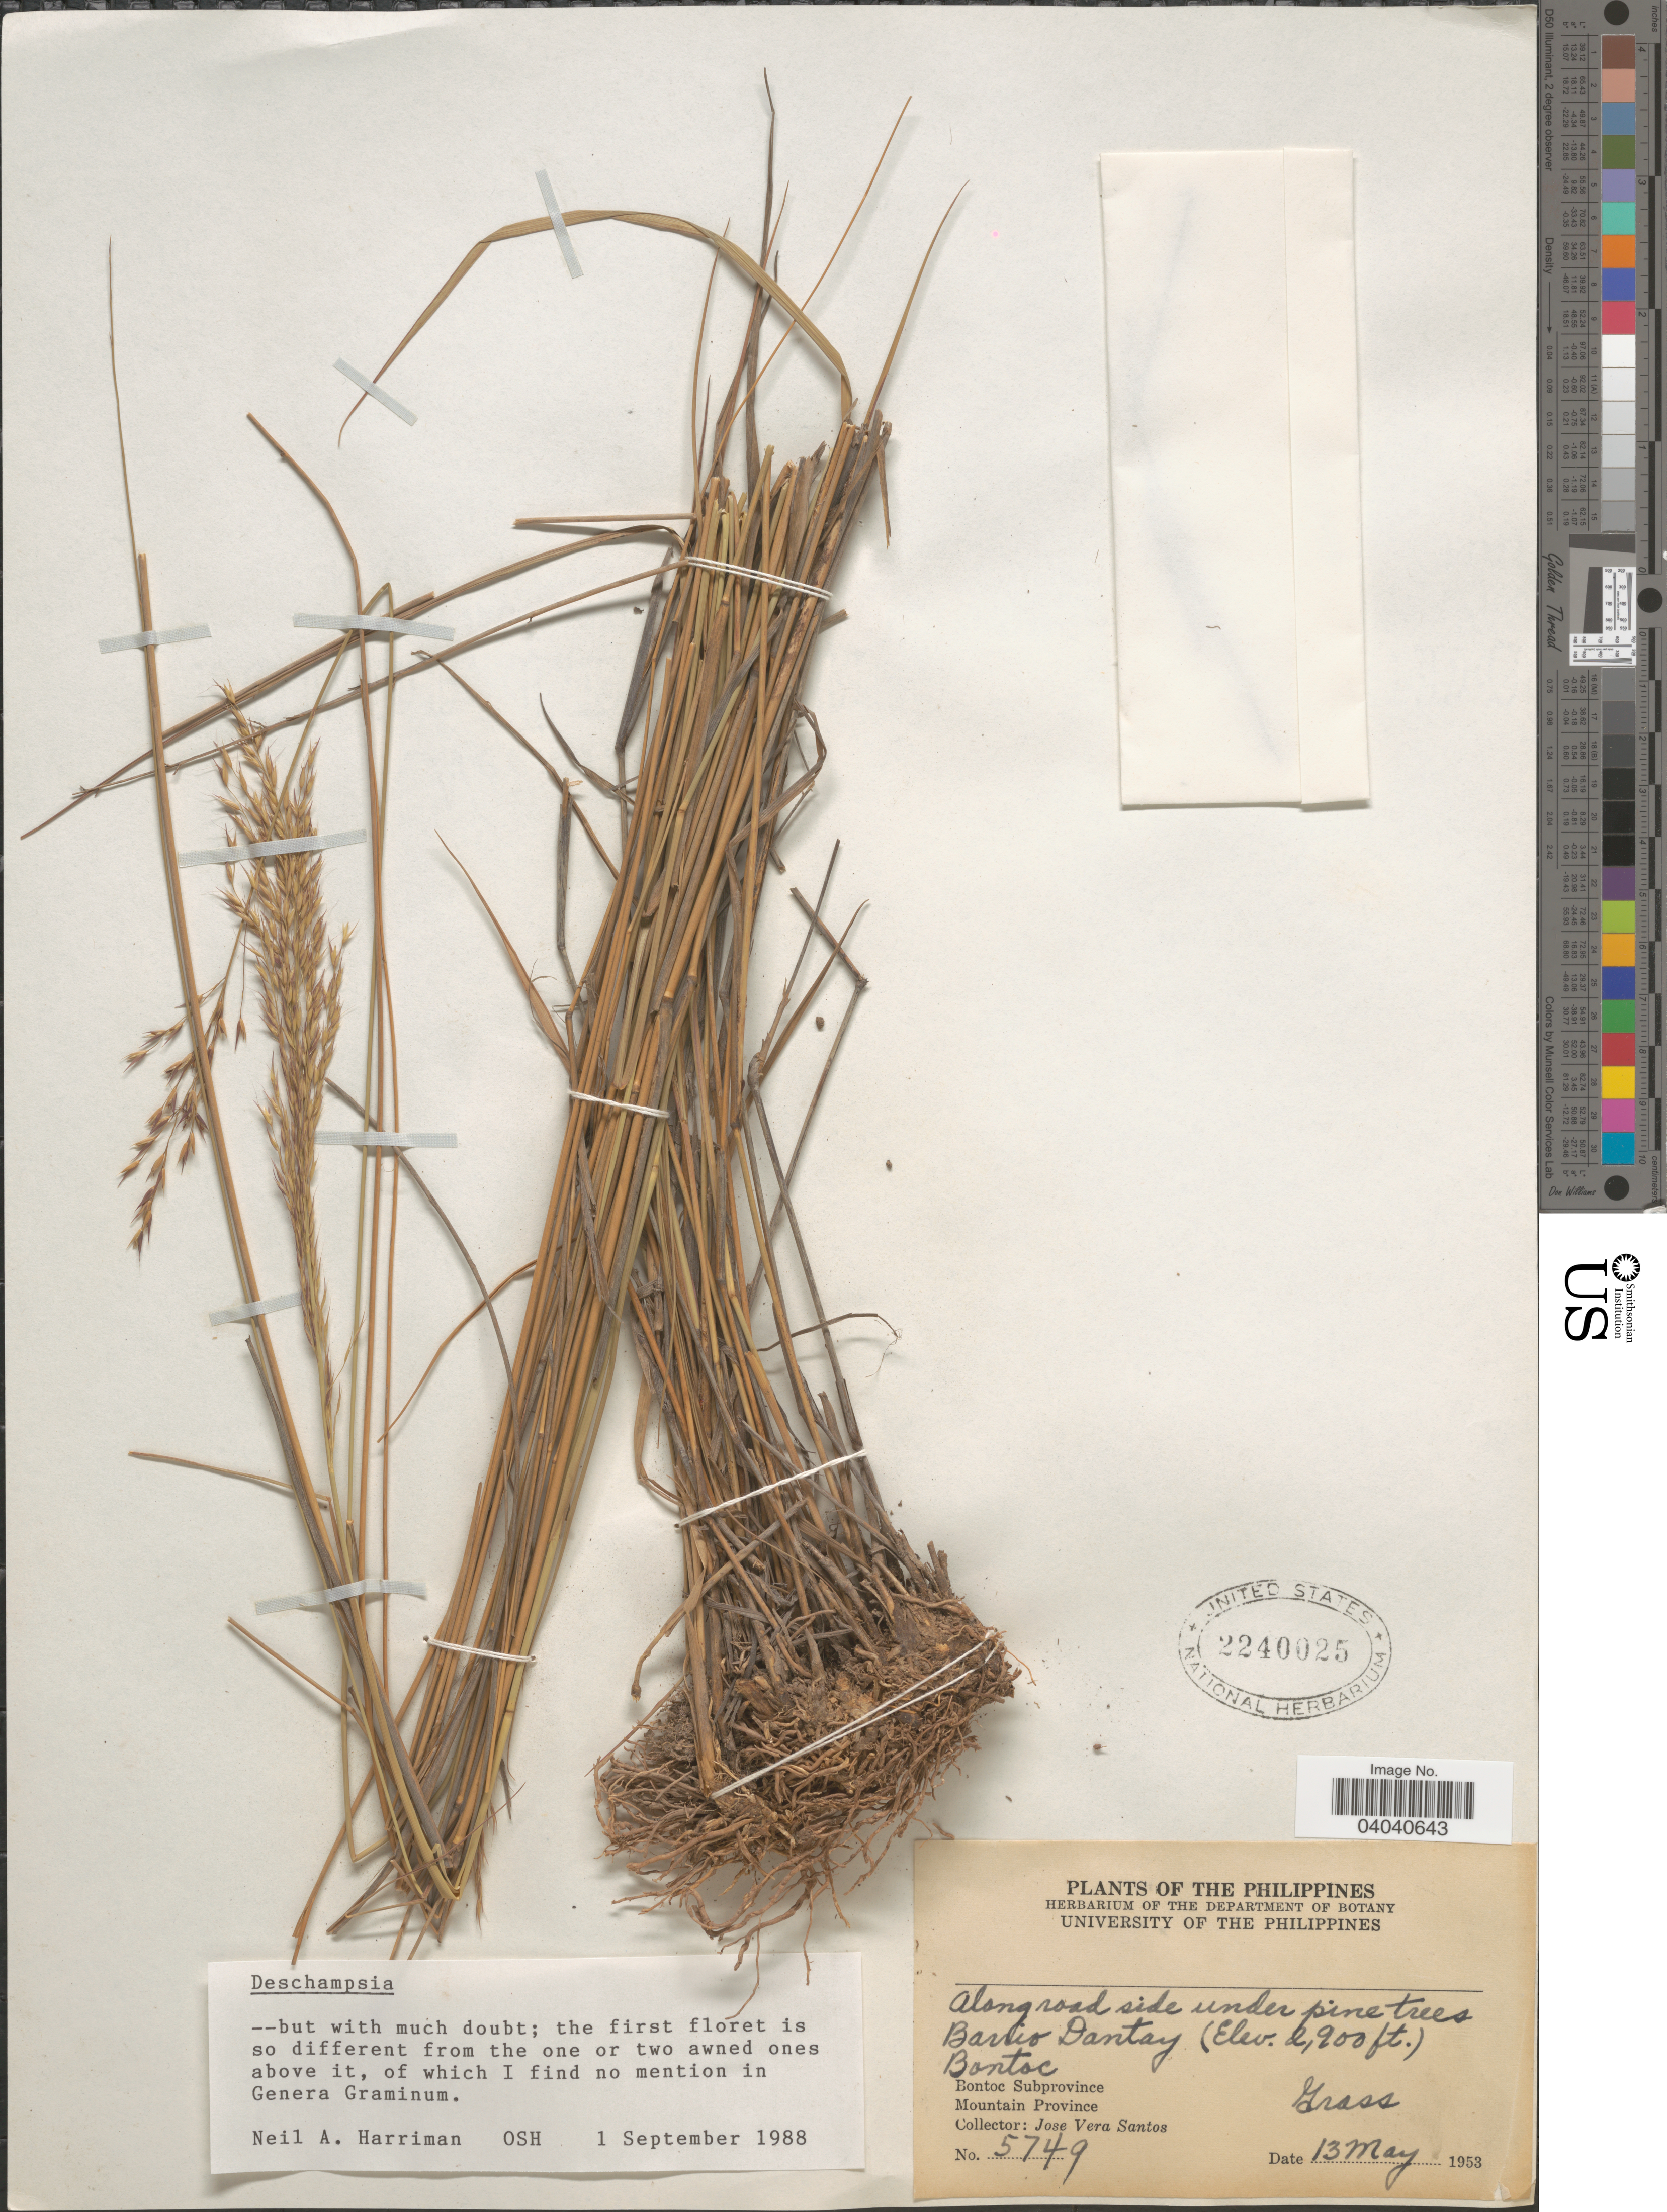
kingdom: Plantae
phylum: Tracheophyta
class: Liliopsida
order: Poales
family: Poaceae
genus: Deschampsia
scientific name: Deschampsia sp.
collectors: J. Vera Santos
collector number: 5749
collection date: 1953-05-13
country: Philippines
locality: Barrio Dantay. Bontoc. Bontoc Subprovince. Mountain Province.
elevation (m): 884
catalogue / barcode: US 2240025